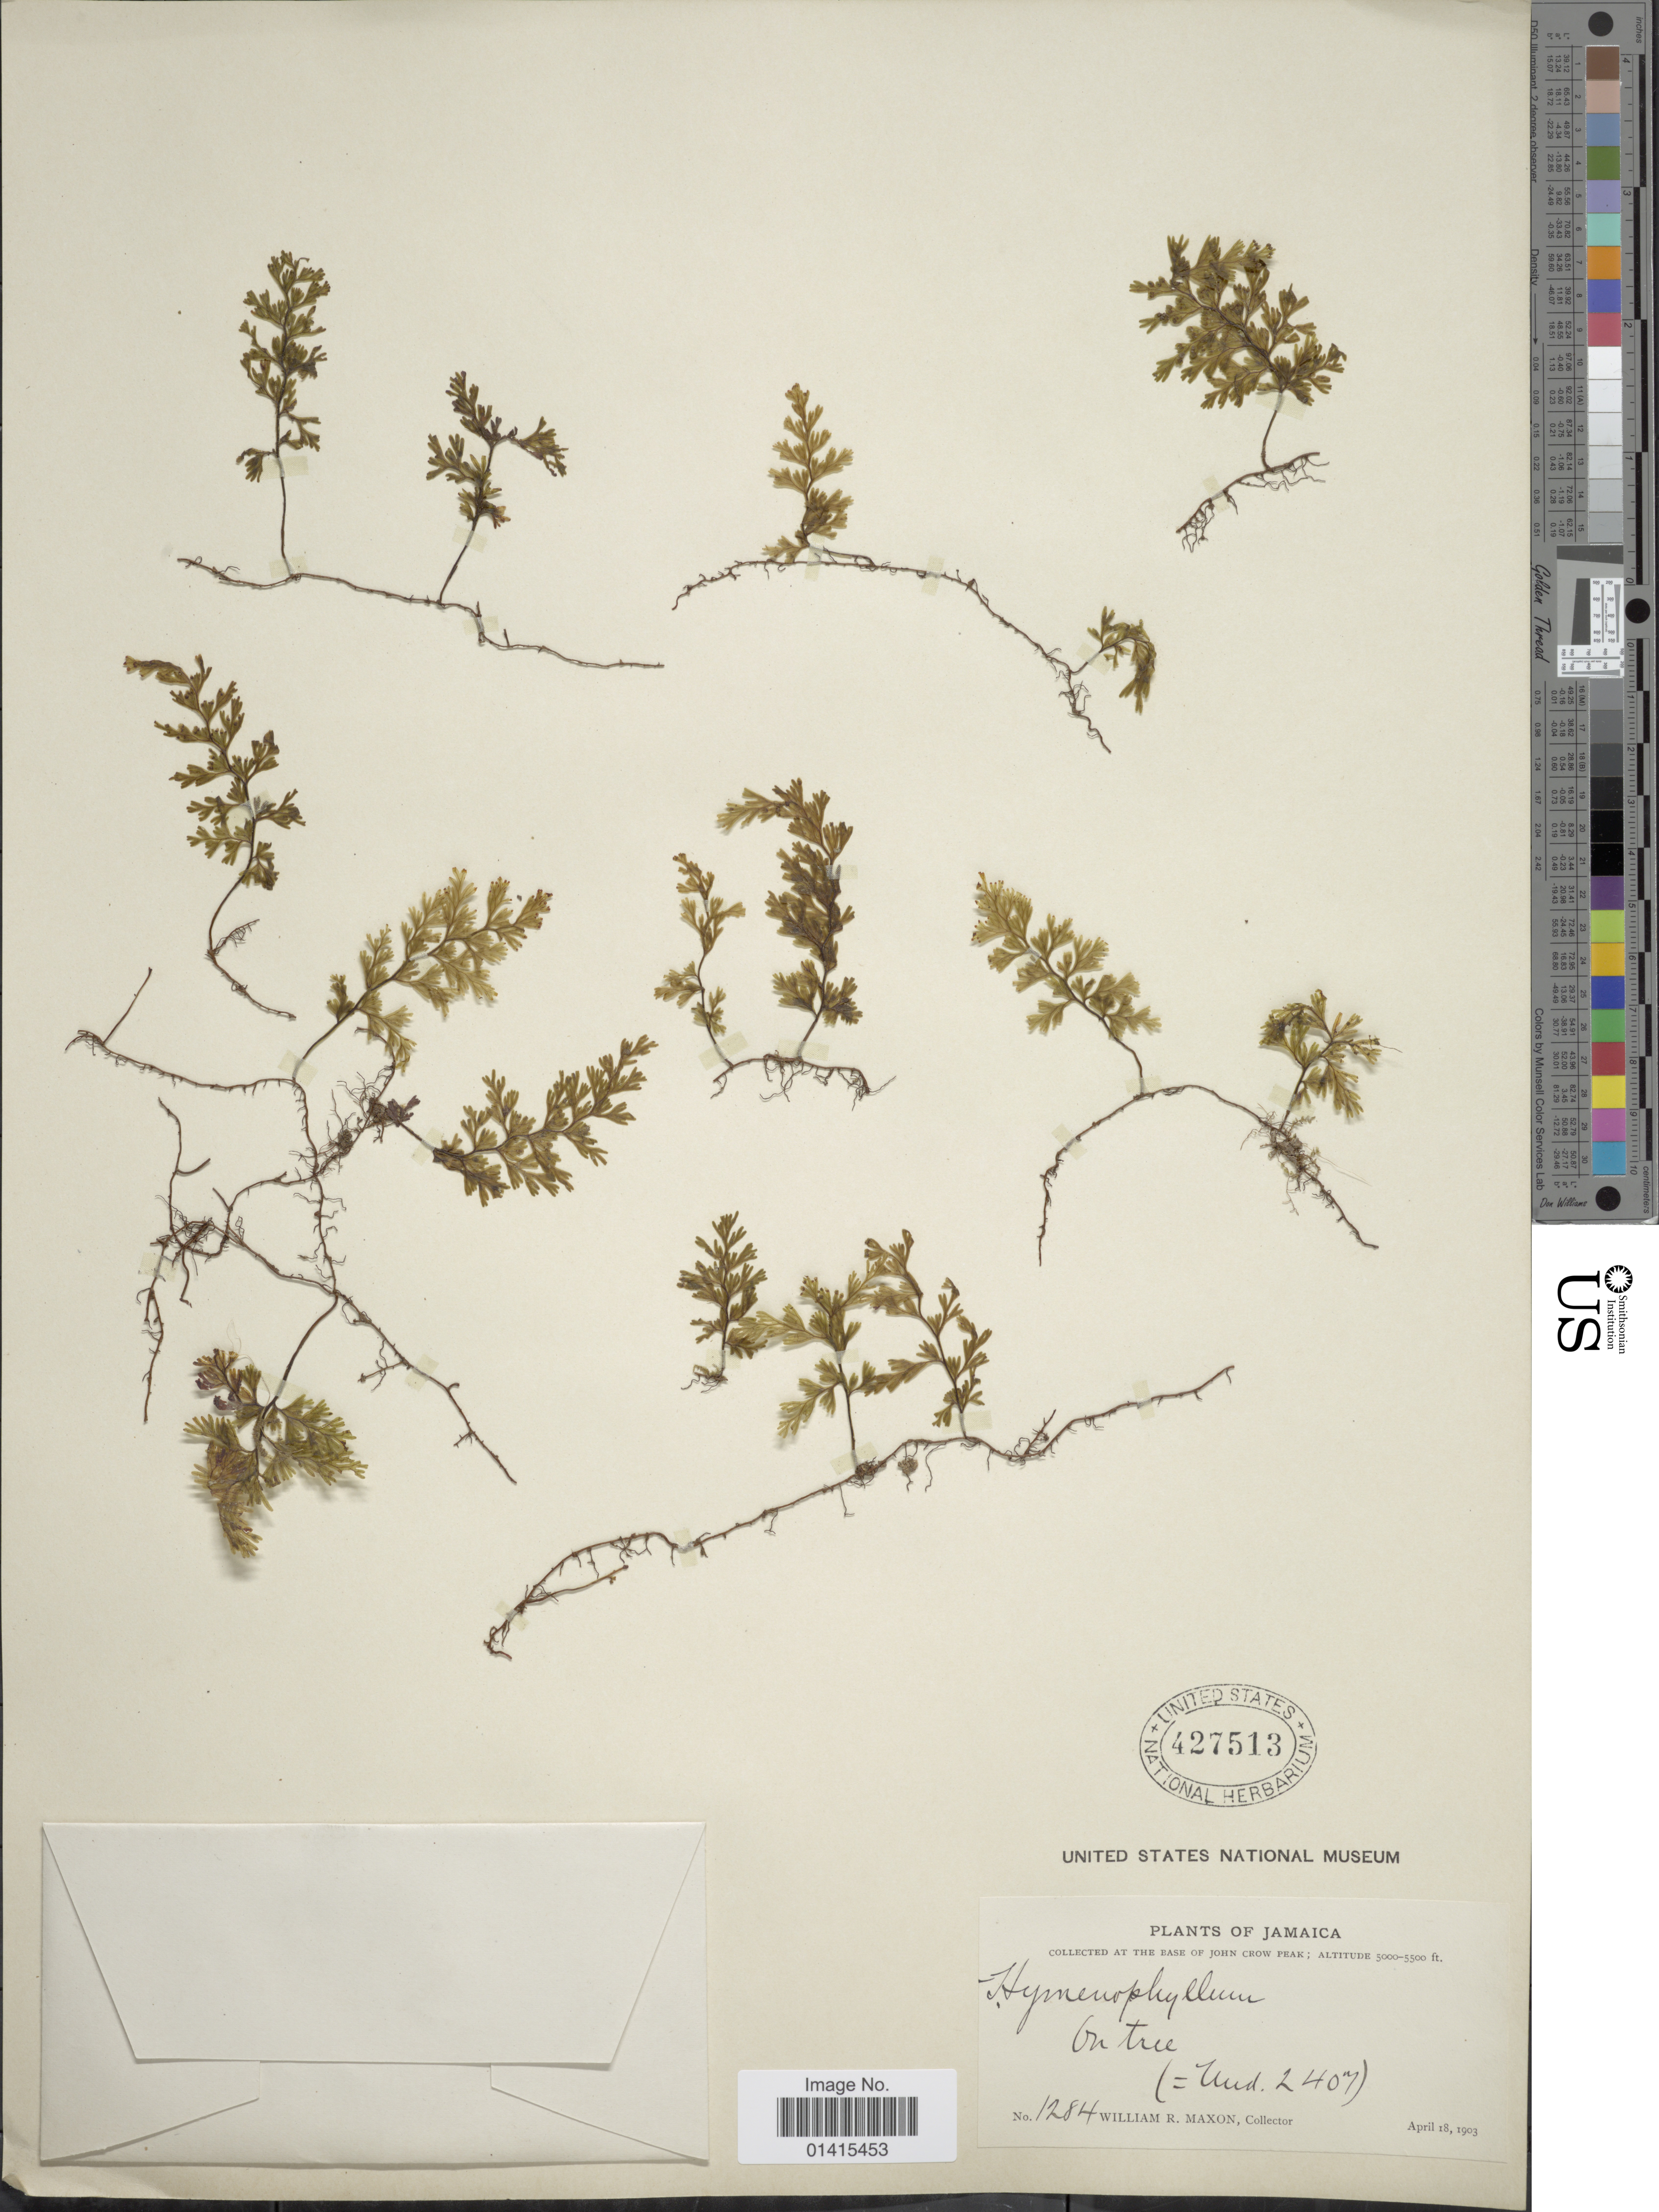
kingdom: Plantae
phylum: Tracheophyta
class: Polypodiopsida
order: Hymenophyllales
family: Hymenophyllaceae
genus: Hymenophyllum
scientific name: Hymenophyllum polyanthos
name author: (Sw.) Sw.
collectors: W. R. Maxon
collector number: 1284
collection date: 1903-04-18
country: Jamaica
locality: At the base of John Crow Peak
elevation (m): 1524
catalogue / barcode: US 427513